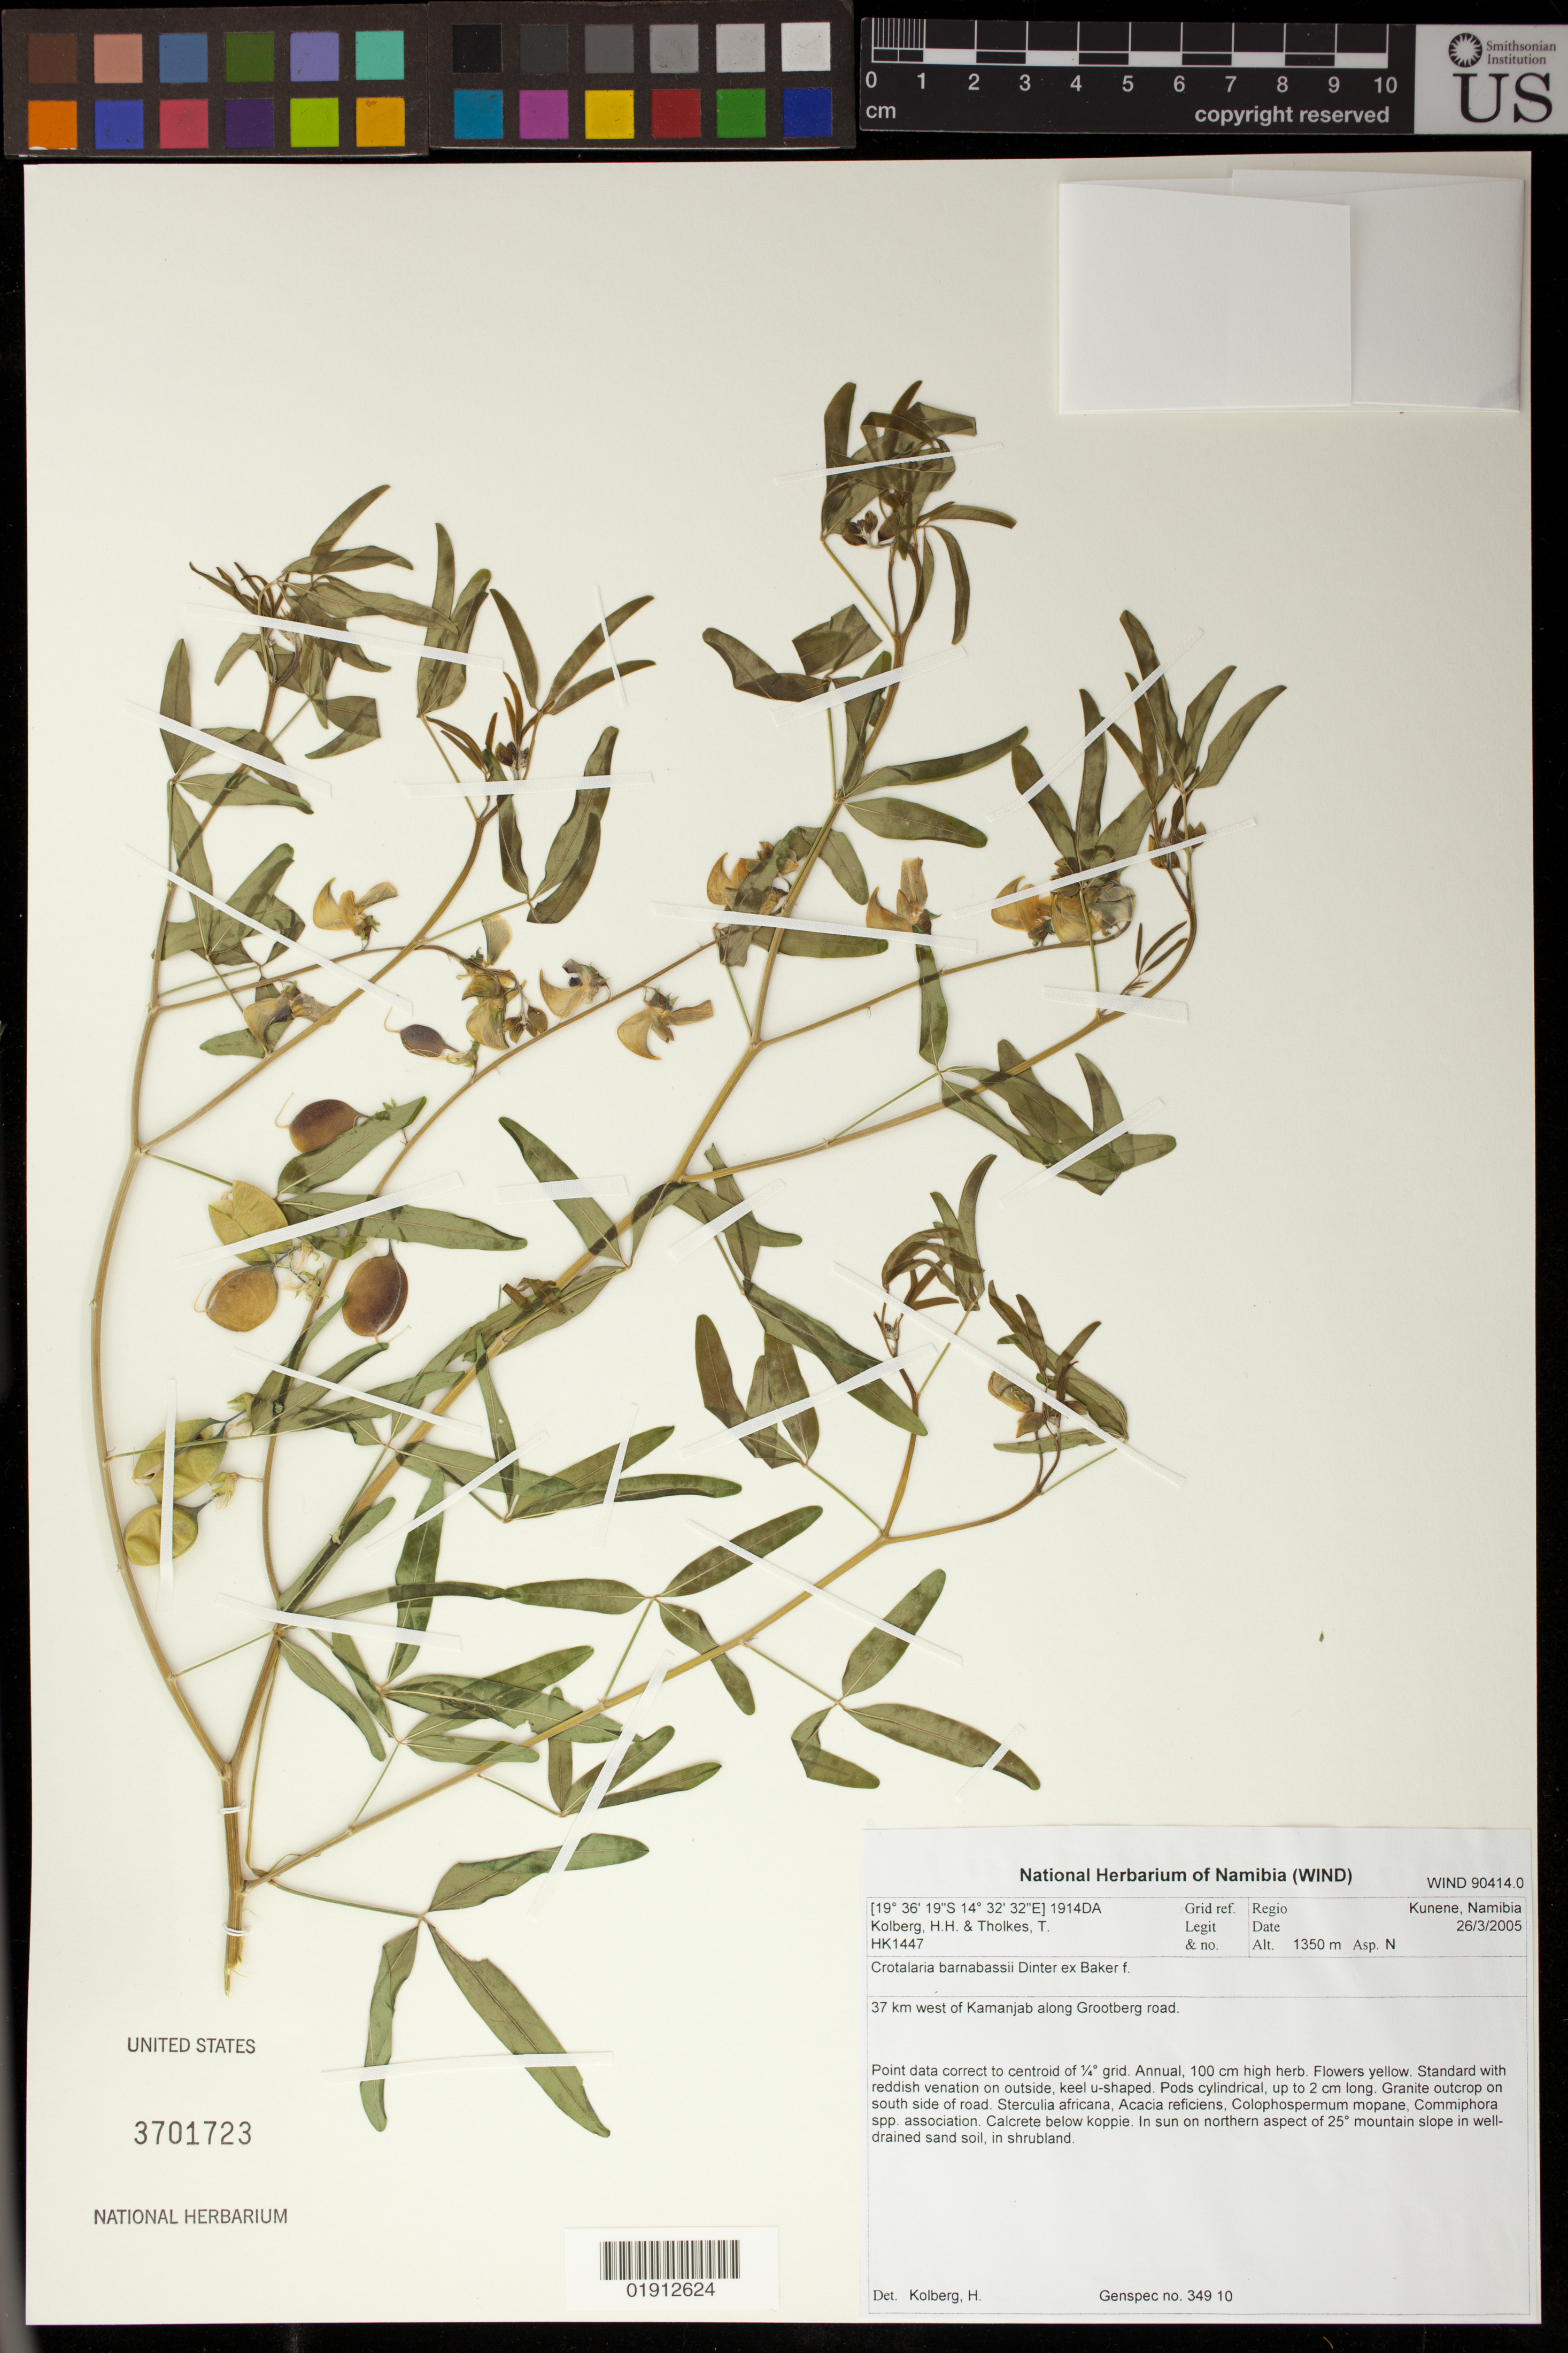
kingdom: Plantae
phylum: Tracheophyta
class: Magnoliopsida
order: Fabales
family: Fabaceae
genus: Crotalaria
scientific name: Crotalaria barnabassii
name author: Dinter ex Baker f.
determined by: Kolberg, H. H.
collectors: H. H. Kolberg & T. Tholkes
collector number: HK1447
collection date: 2005-03-26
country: Namibia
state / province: Kunene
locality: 37 km west of Kamanjab along Grootberg road.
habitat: Granite outcrop on south side of road. In sun on northern aspect of mountain slope in well-drained sand soil, in shrubland.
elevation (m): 1350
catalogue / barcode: US 3701723